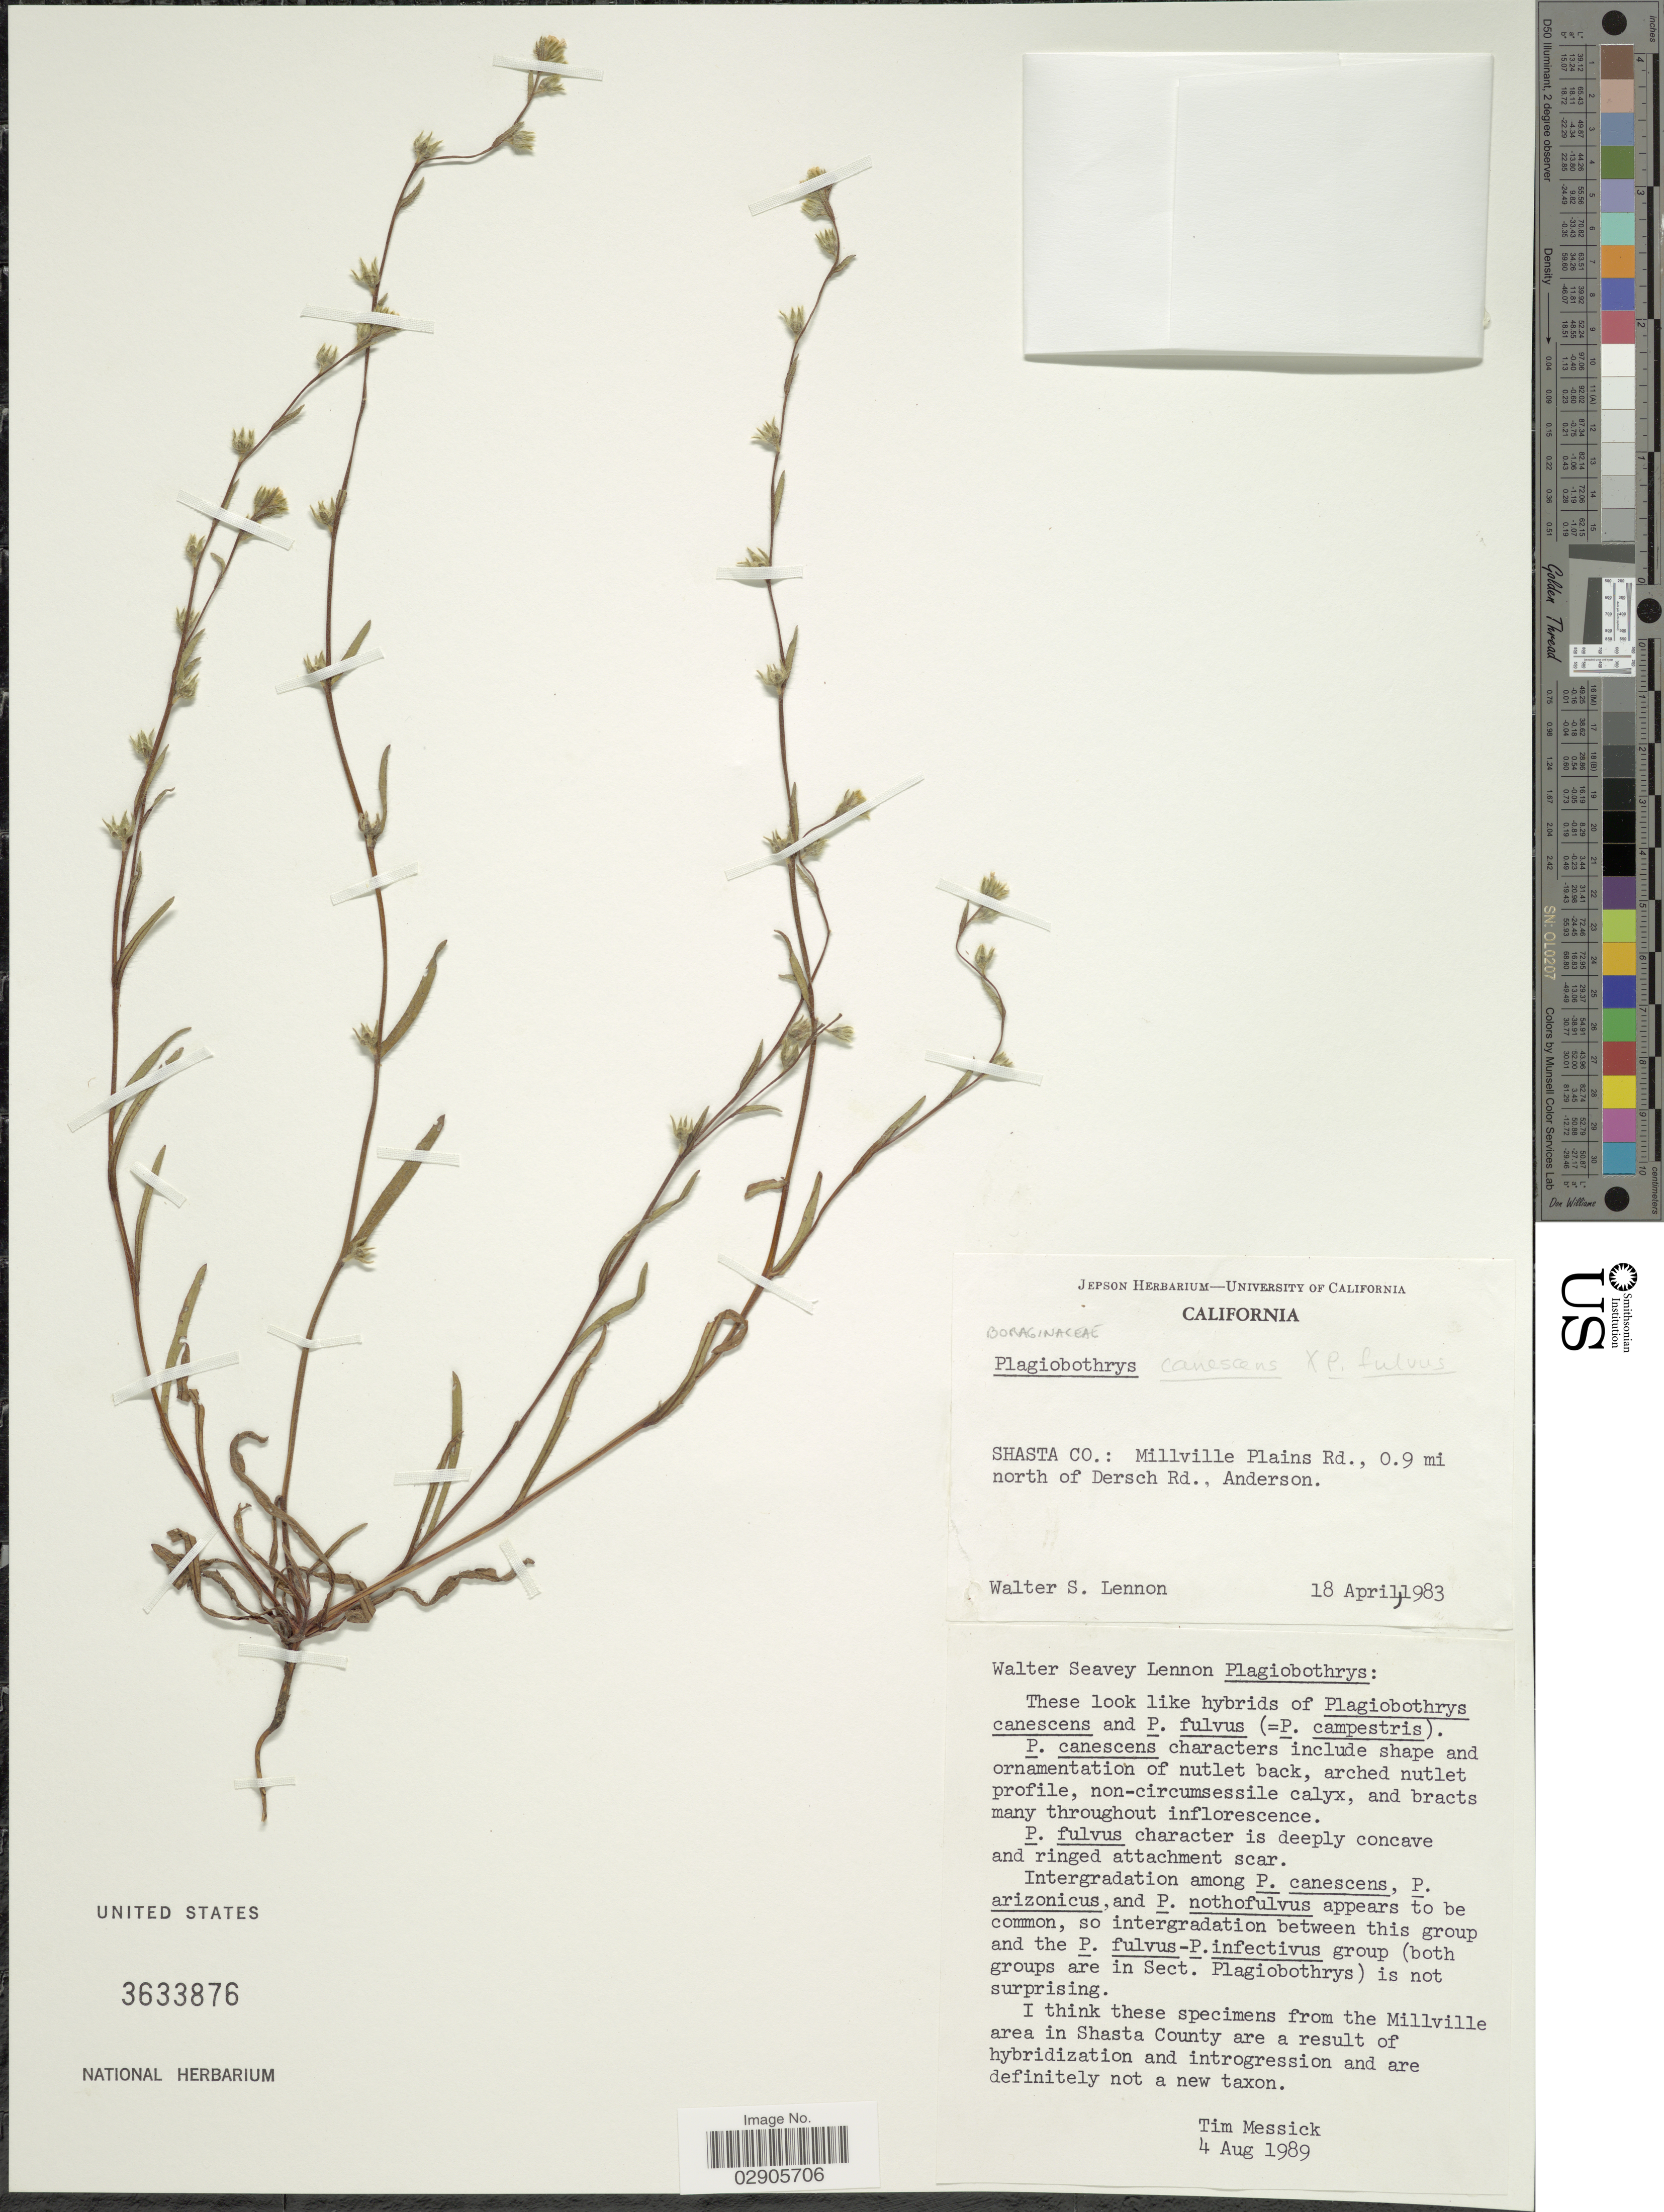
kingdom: Plantae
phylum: Tracheophyta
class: Magnoliopsida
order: Boraginales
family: Boraginaceae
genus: Plagiobothrys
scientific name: Plagiobothrys canescens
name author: Benth.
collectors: W. Lennon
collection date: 1983-04-18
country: United States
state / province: California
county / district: Shasta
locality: Shasta Co.: Millville Plains Rd., 0.9 mi north of Dersch Rd., Anderson.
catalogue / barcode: US 3633876